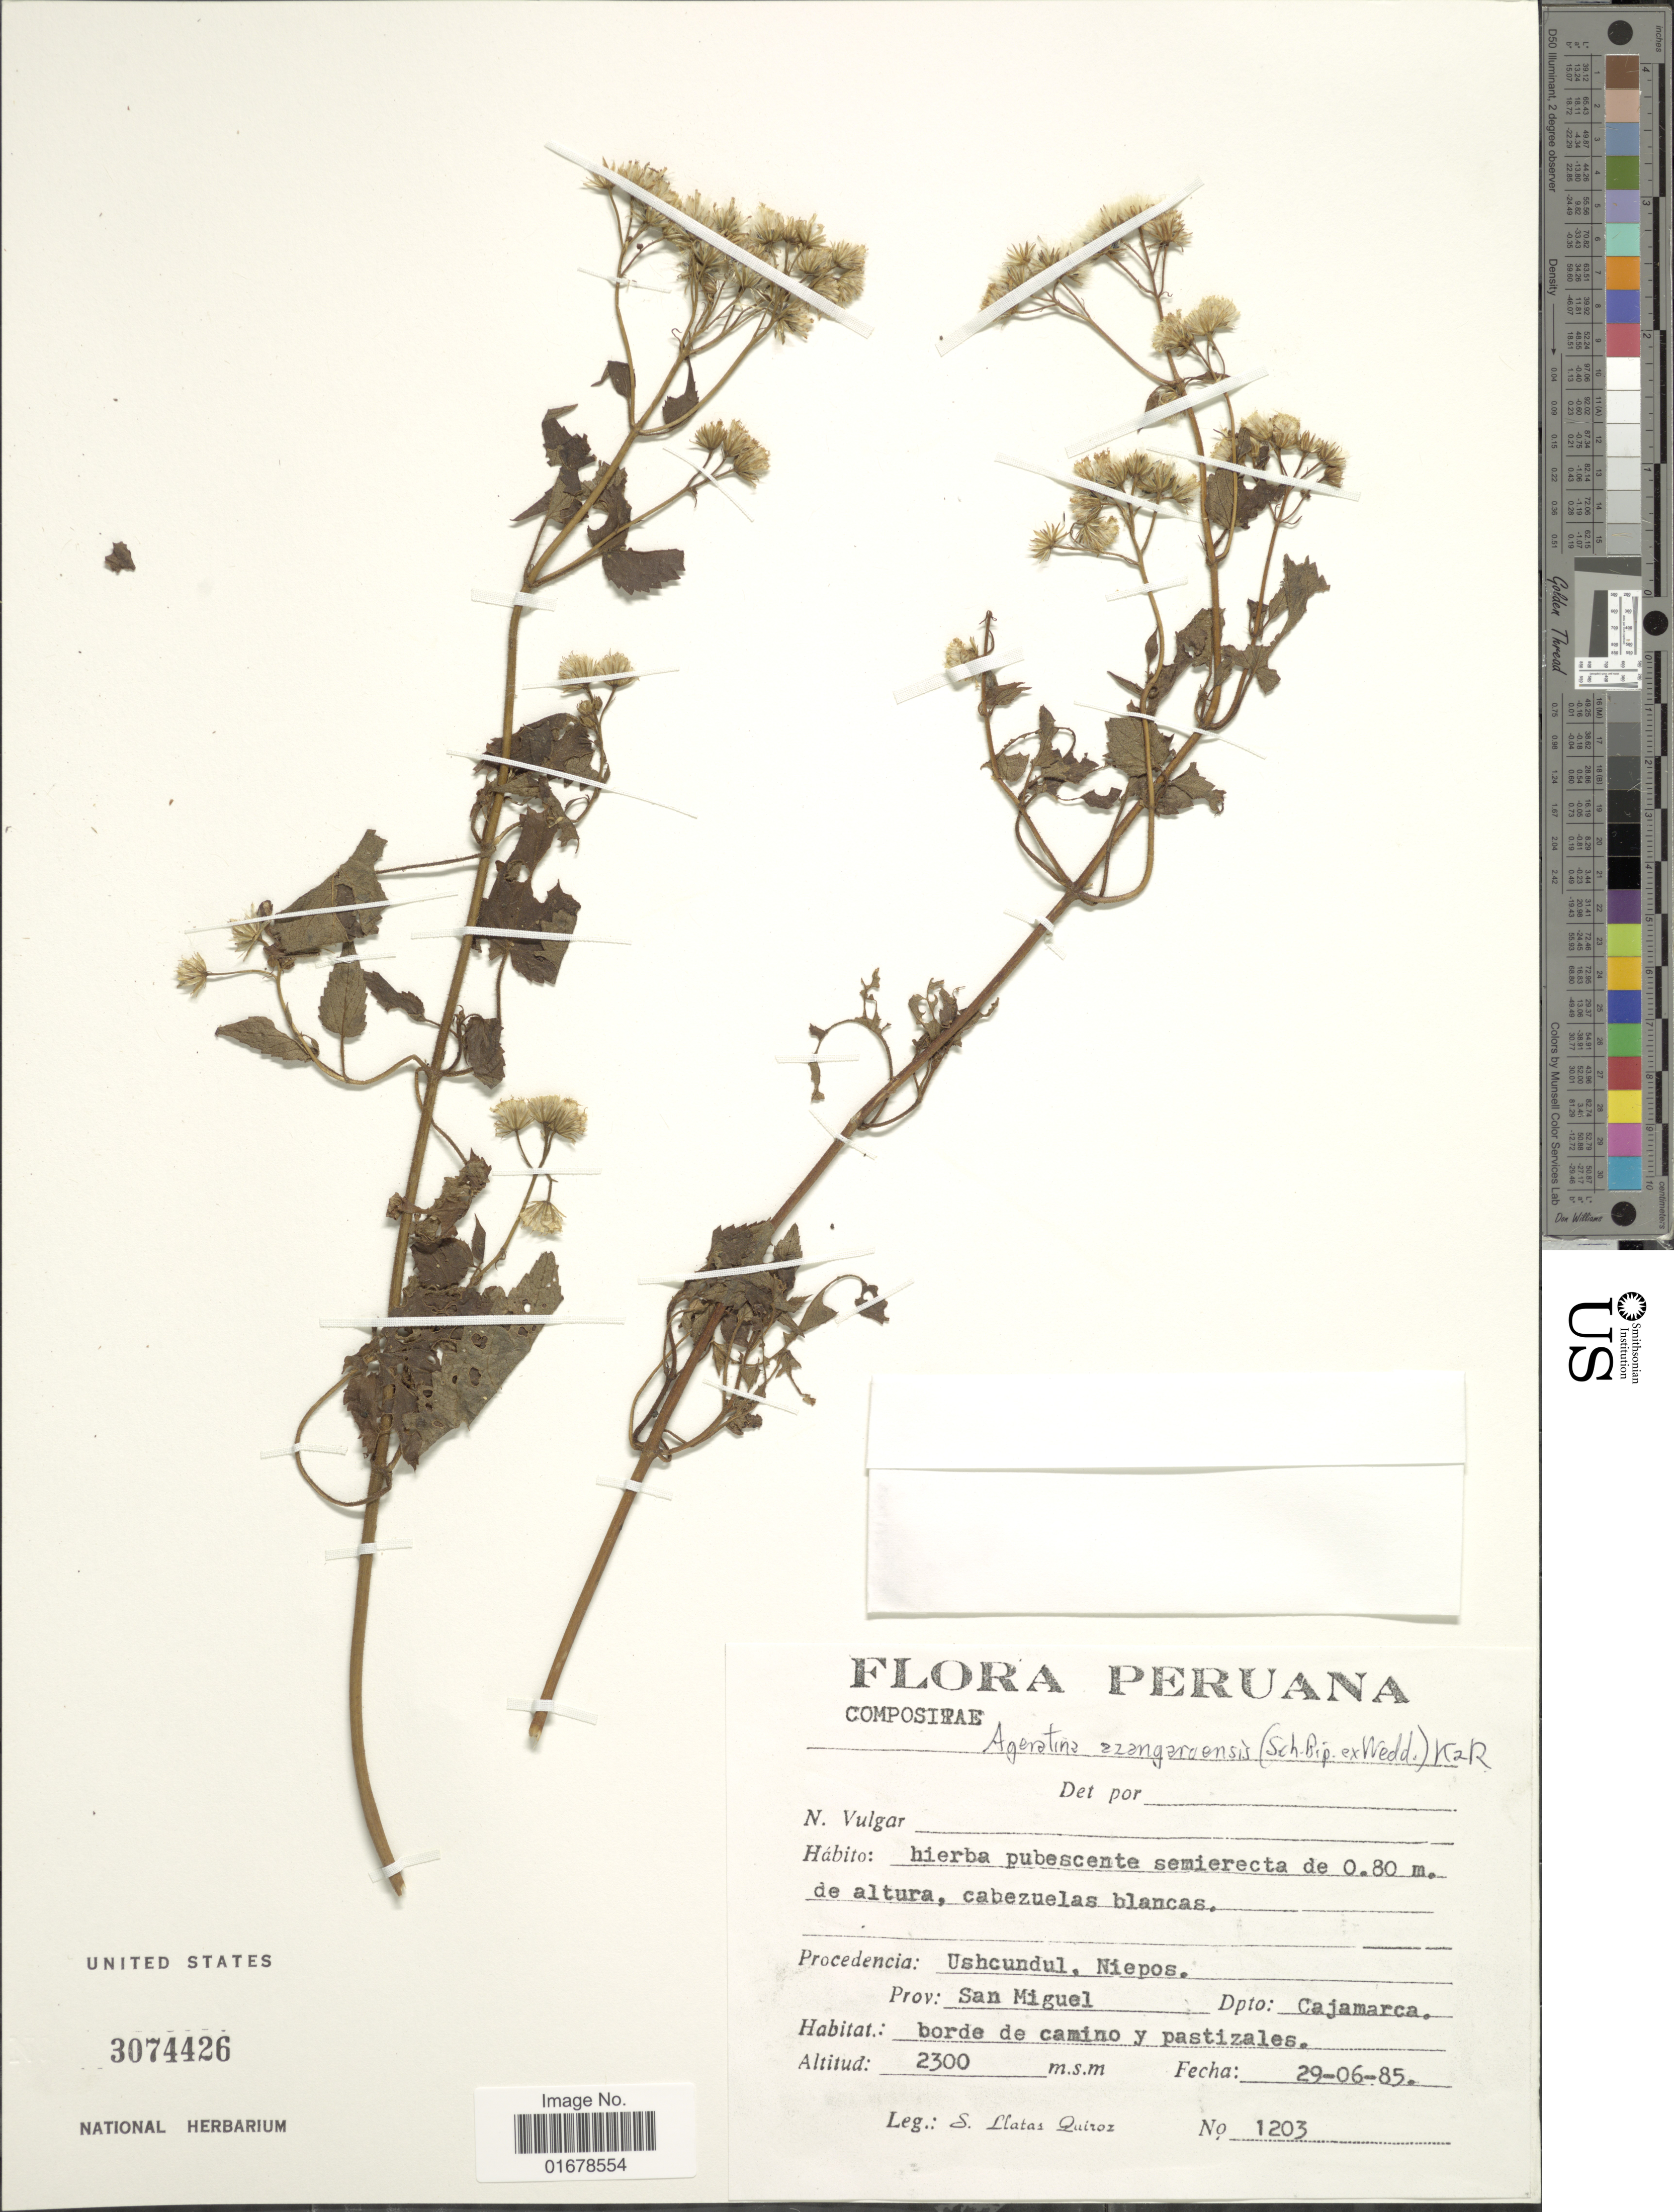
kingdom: Plantae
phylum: Tracheophyta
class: Magnoliopsida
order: Asterales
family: Asteraceae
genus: Ageratina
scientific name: Ageratina sp.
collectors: S. L. Quiroz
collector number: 1203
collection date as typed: Transcribed d/m/y: 29/6/85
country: Peru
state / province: Cajamarca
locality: Procedencia: Ushcundul, Niepos, Prov.: San Miguel, Dpto.: Cajamarca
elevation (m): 2300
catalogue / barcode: US 3074426